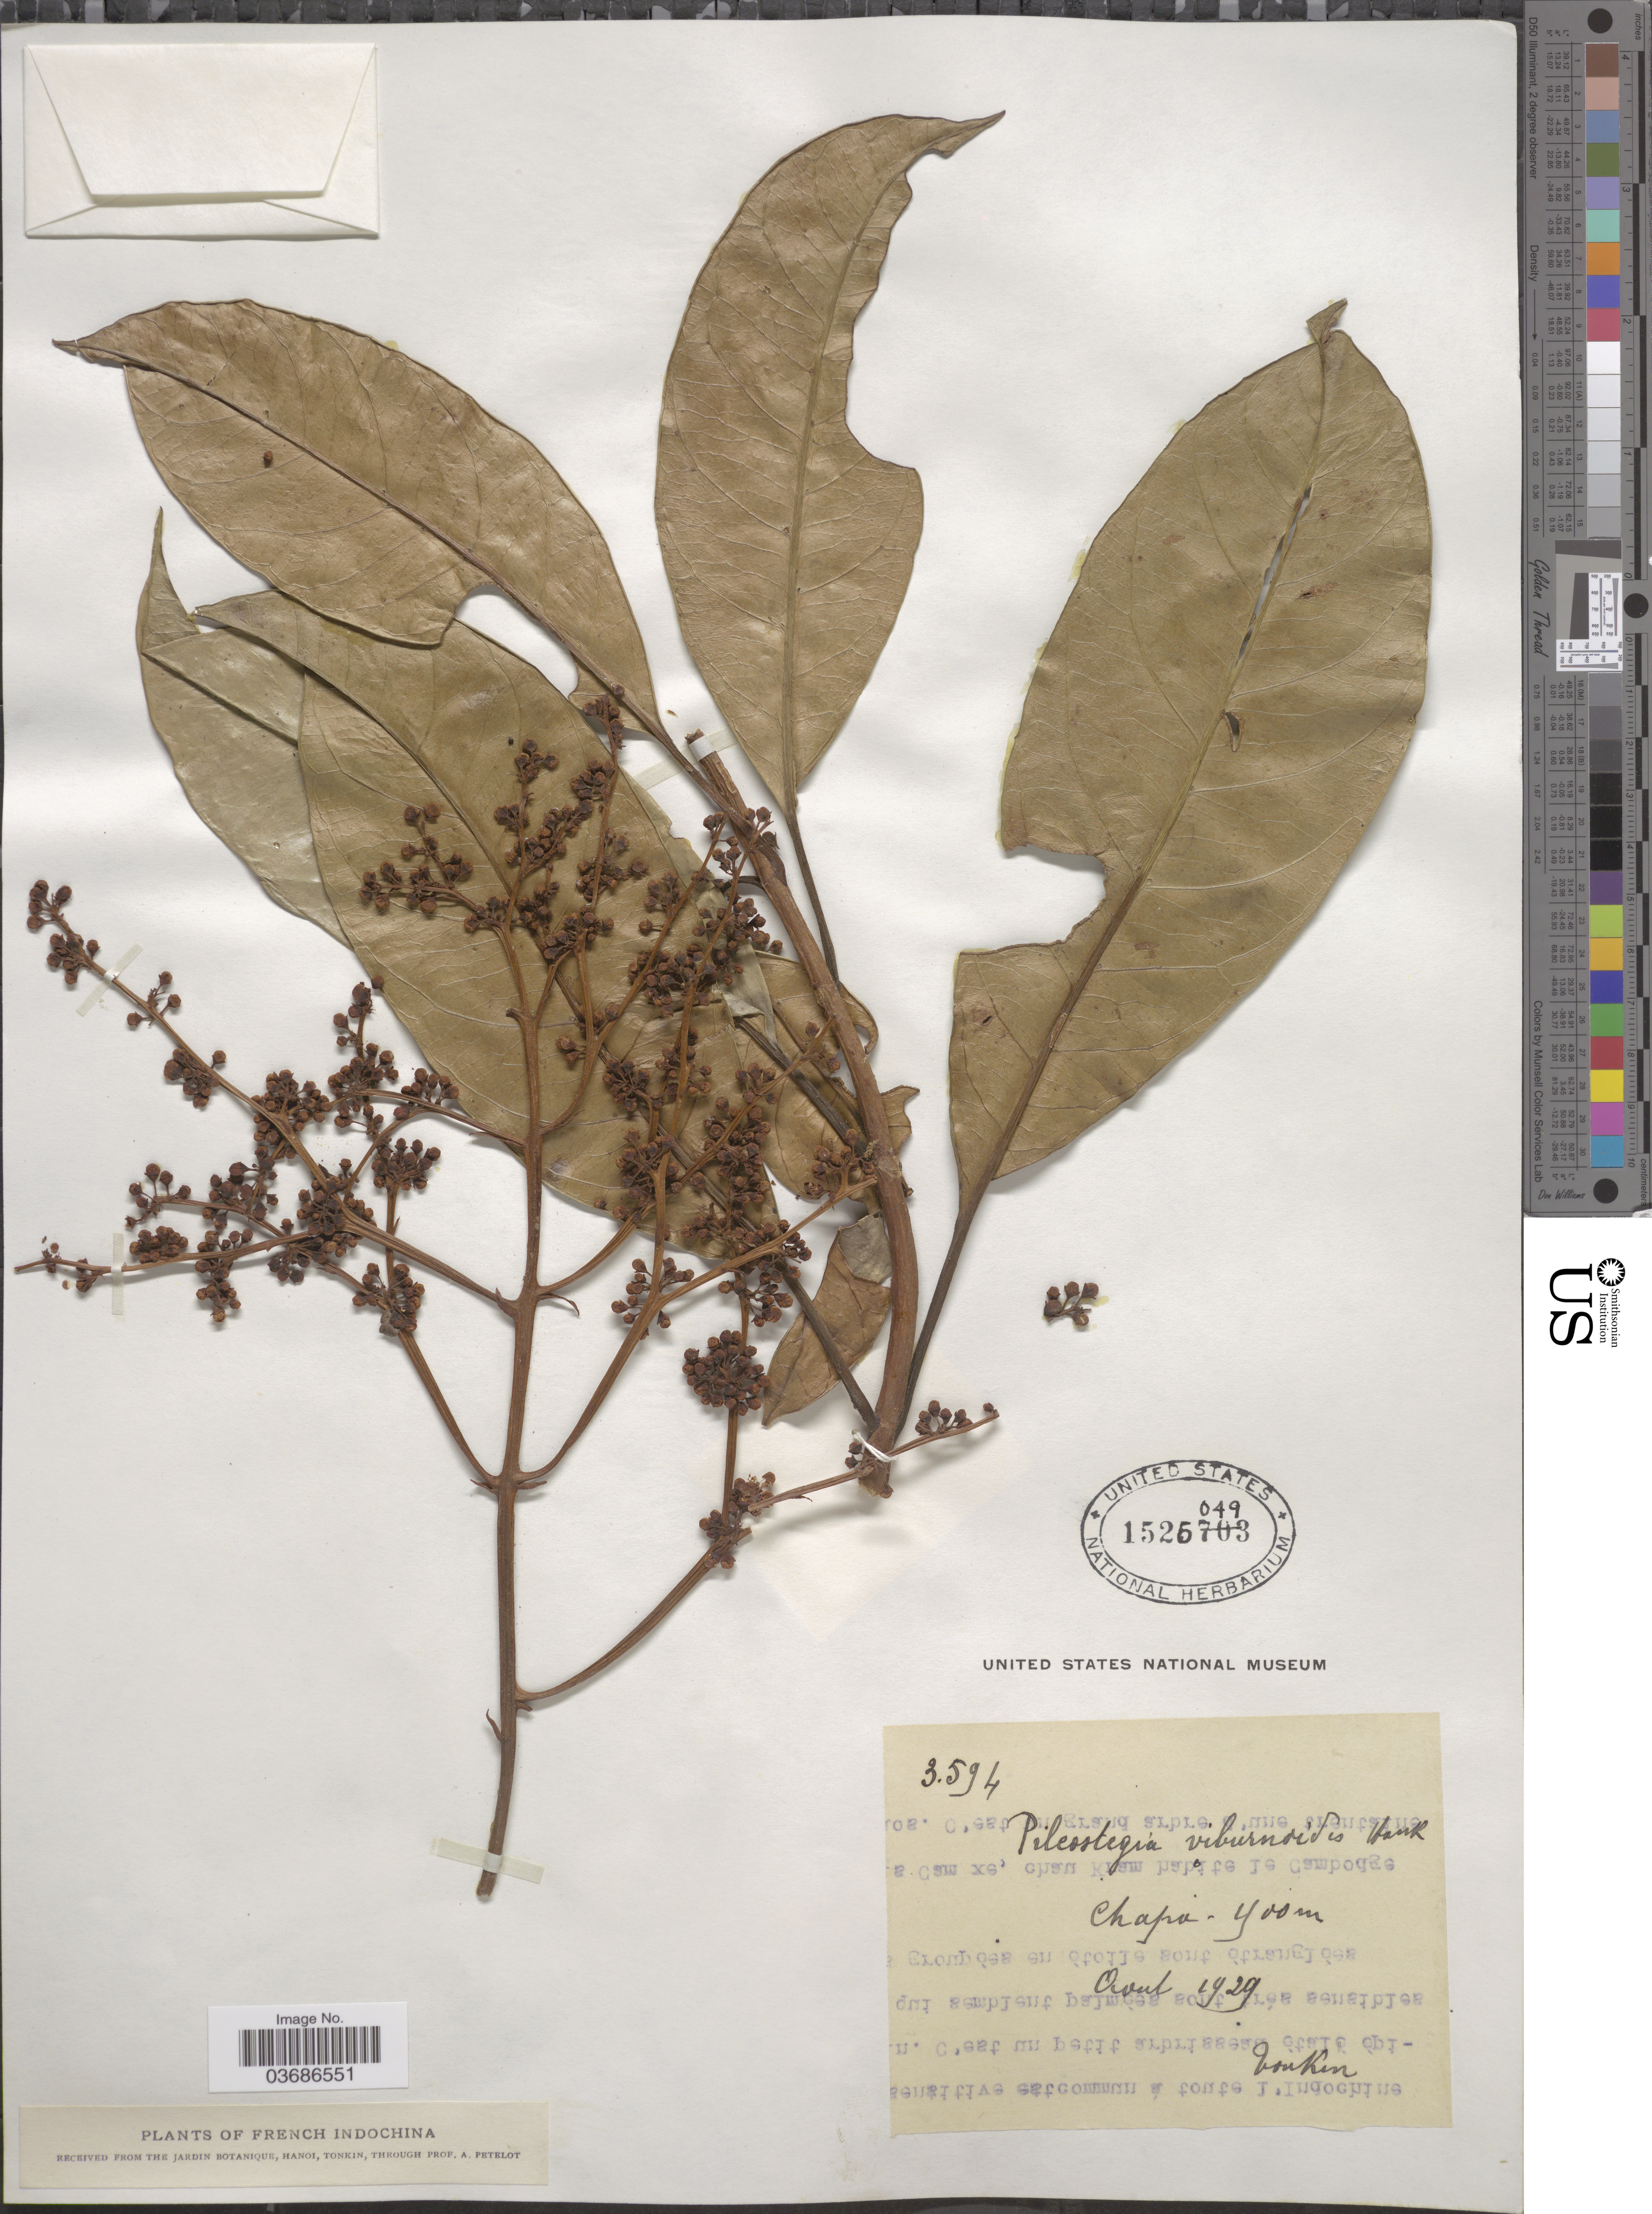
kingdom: Plantae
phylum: Tracheophyta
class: Magnoliopsida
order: Cornales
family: Hydrangeaceae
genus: Hydrangea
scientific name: Hydrangea viburnoides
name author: (Hook. f. & Thomson) Y. De Smet & Granados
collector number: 3594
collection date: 1929-08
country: Vietnam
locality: French Indochina. Chapa. Tonkin.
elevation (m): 1500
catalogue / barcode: US 1525049